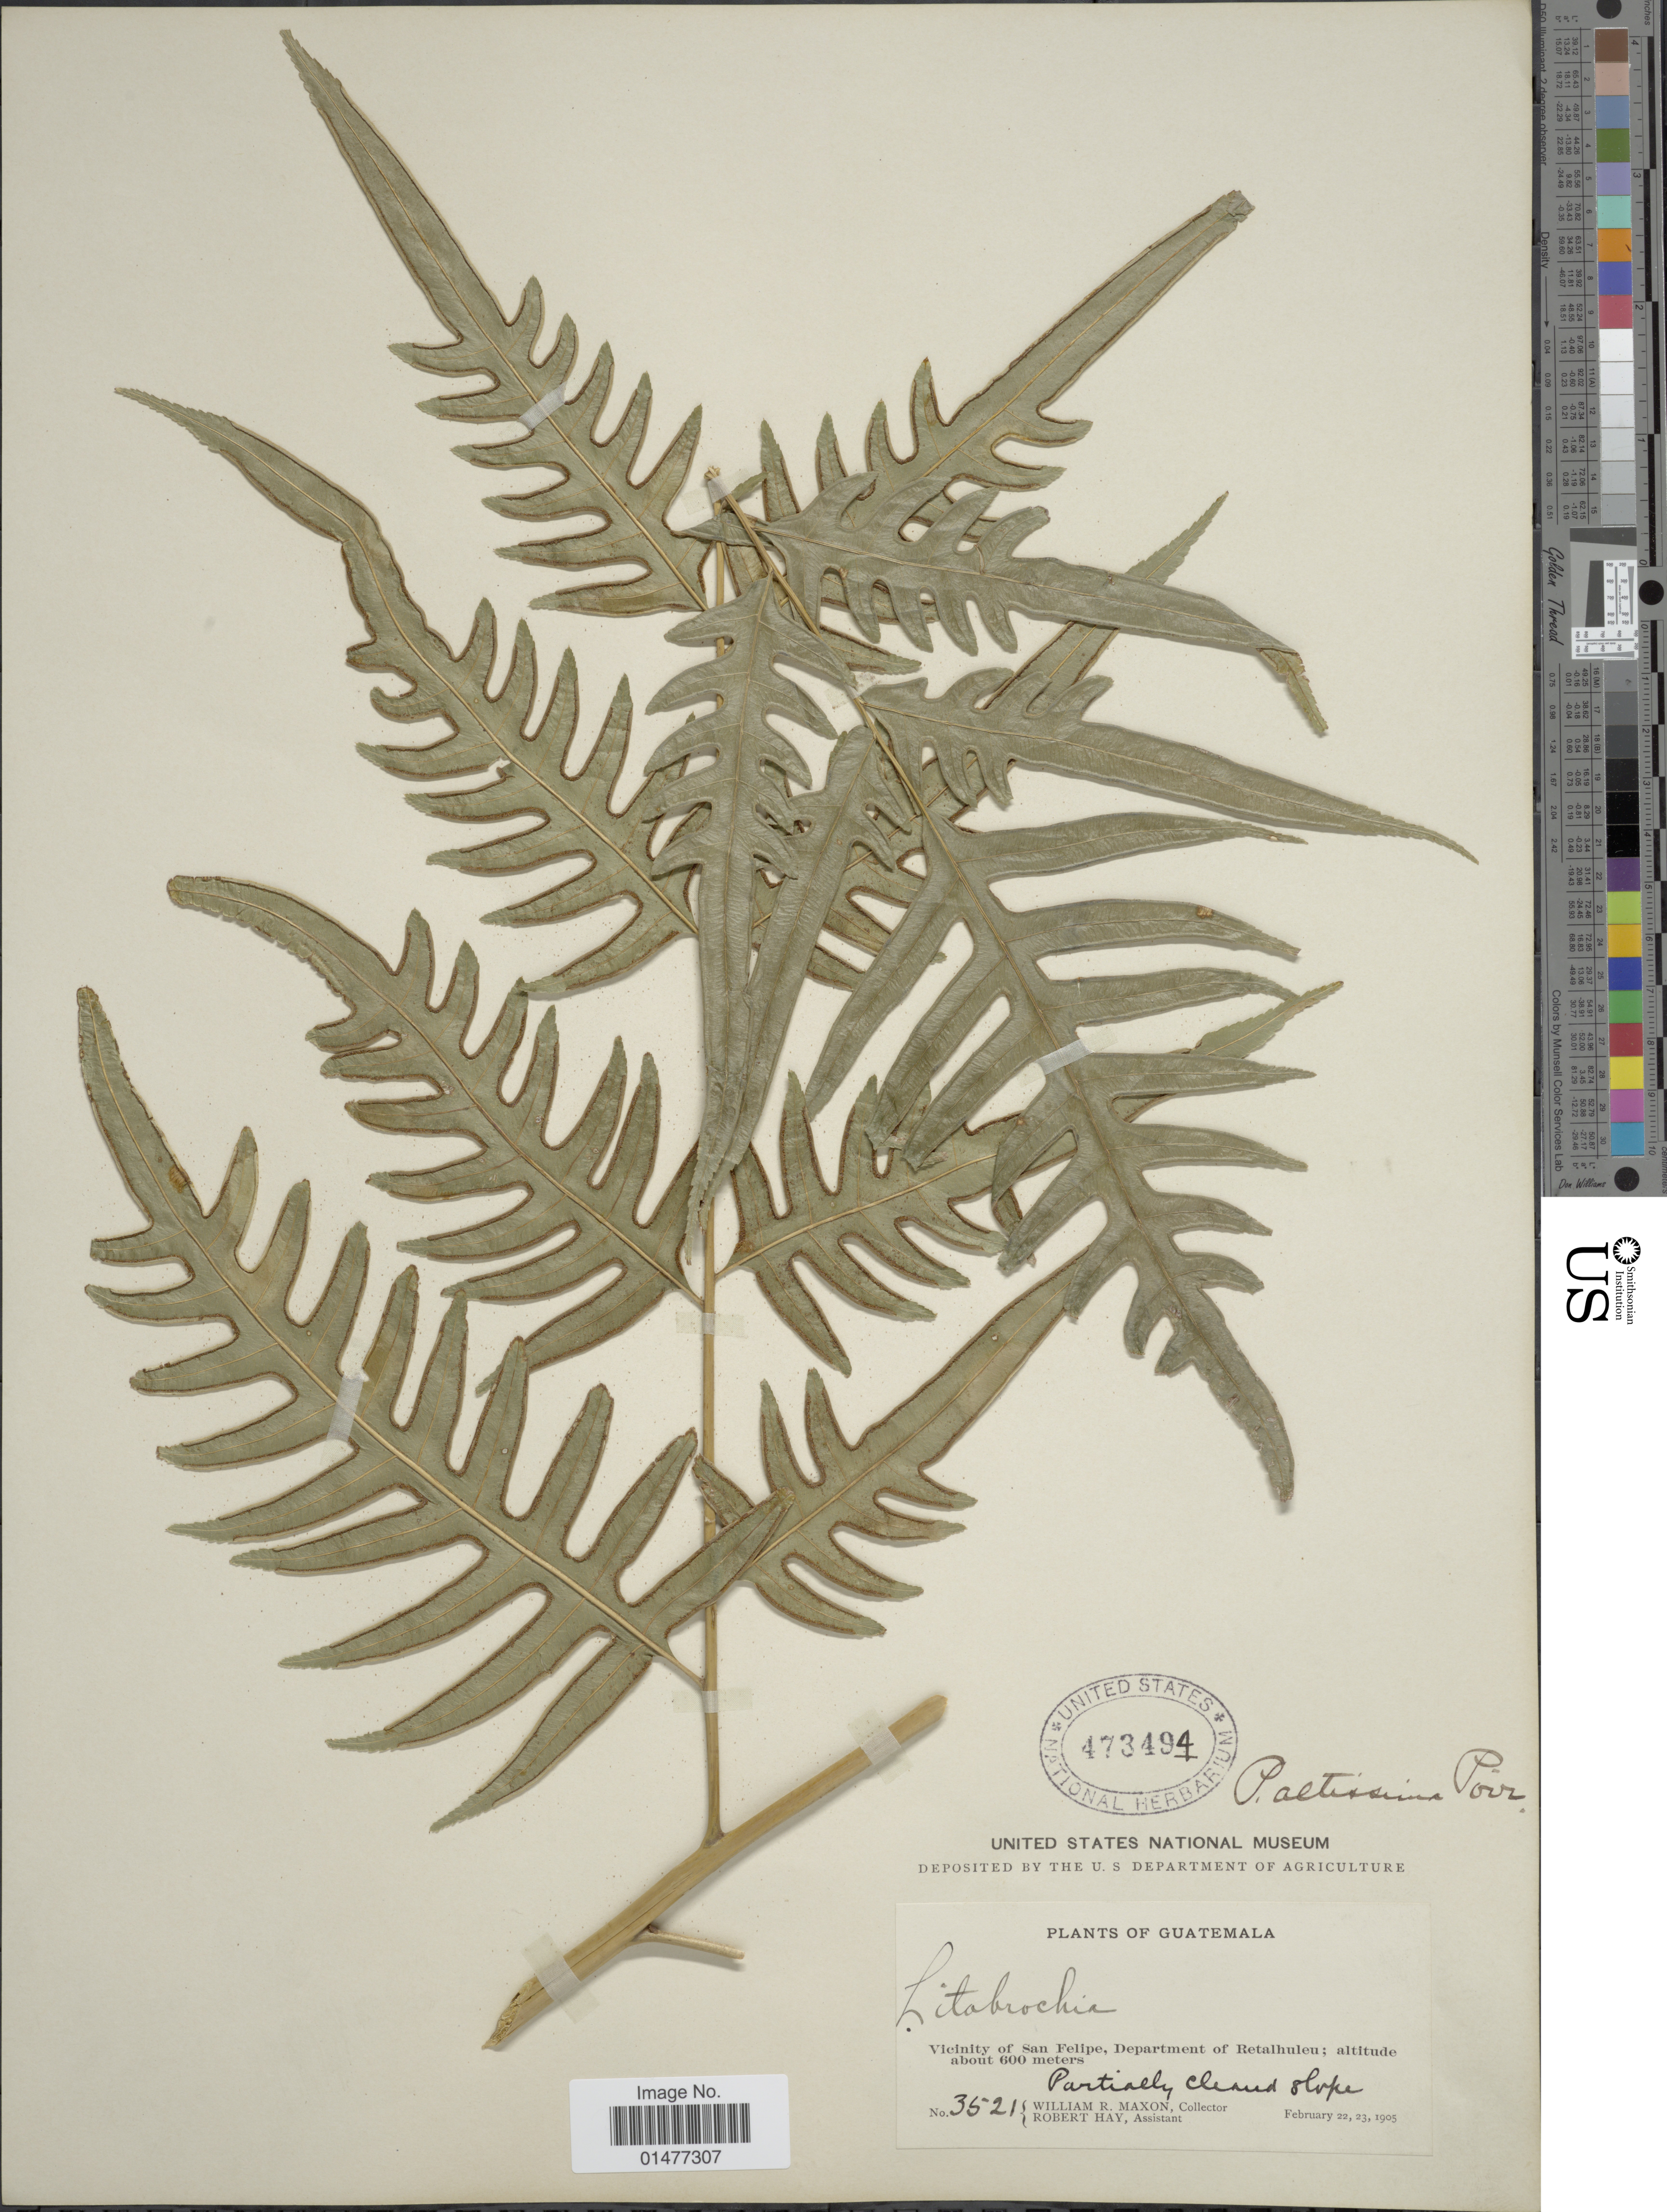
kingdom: Plantae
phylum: Tracheophyta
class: Polypodiopsida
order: Polypodiales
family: Pteridaceae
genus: Pteris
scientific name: Pteris altissima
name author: Poir.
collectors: W. R. Maxon & R. H. Hay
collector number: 3521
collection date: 1905-02-22/1905-02-23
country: Guatemala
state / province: Retalhuleu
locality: Plants of Guatemala, Vicinity of San Felipe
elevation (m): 600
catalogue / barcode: US 473494